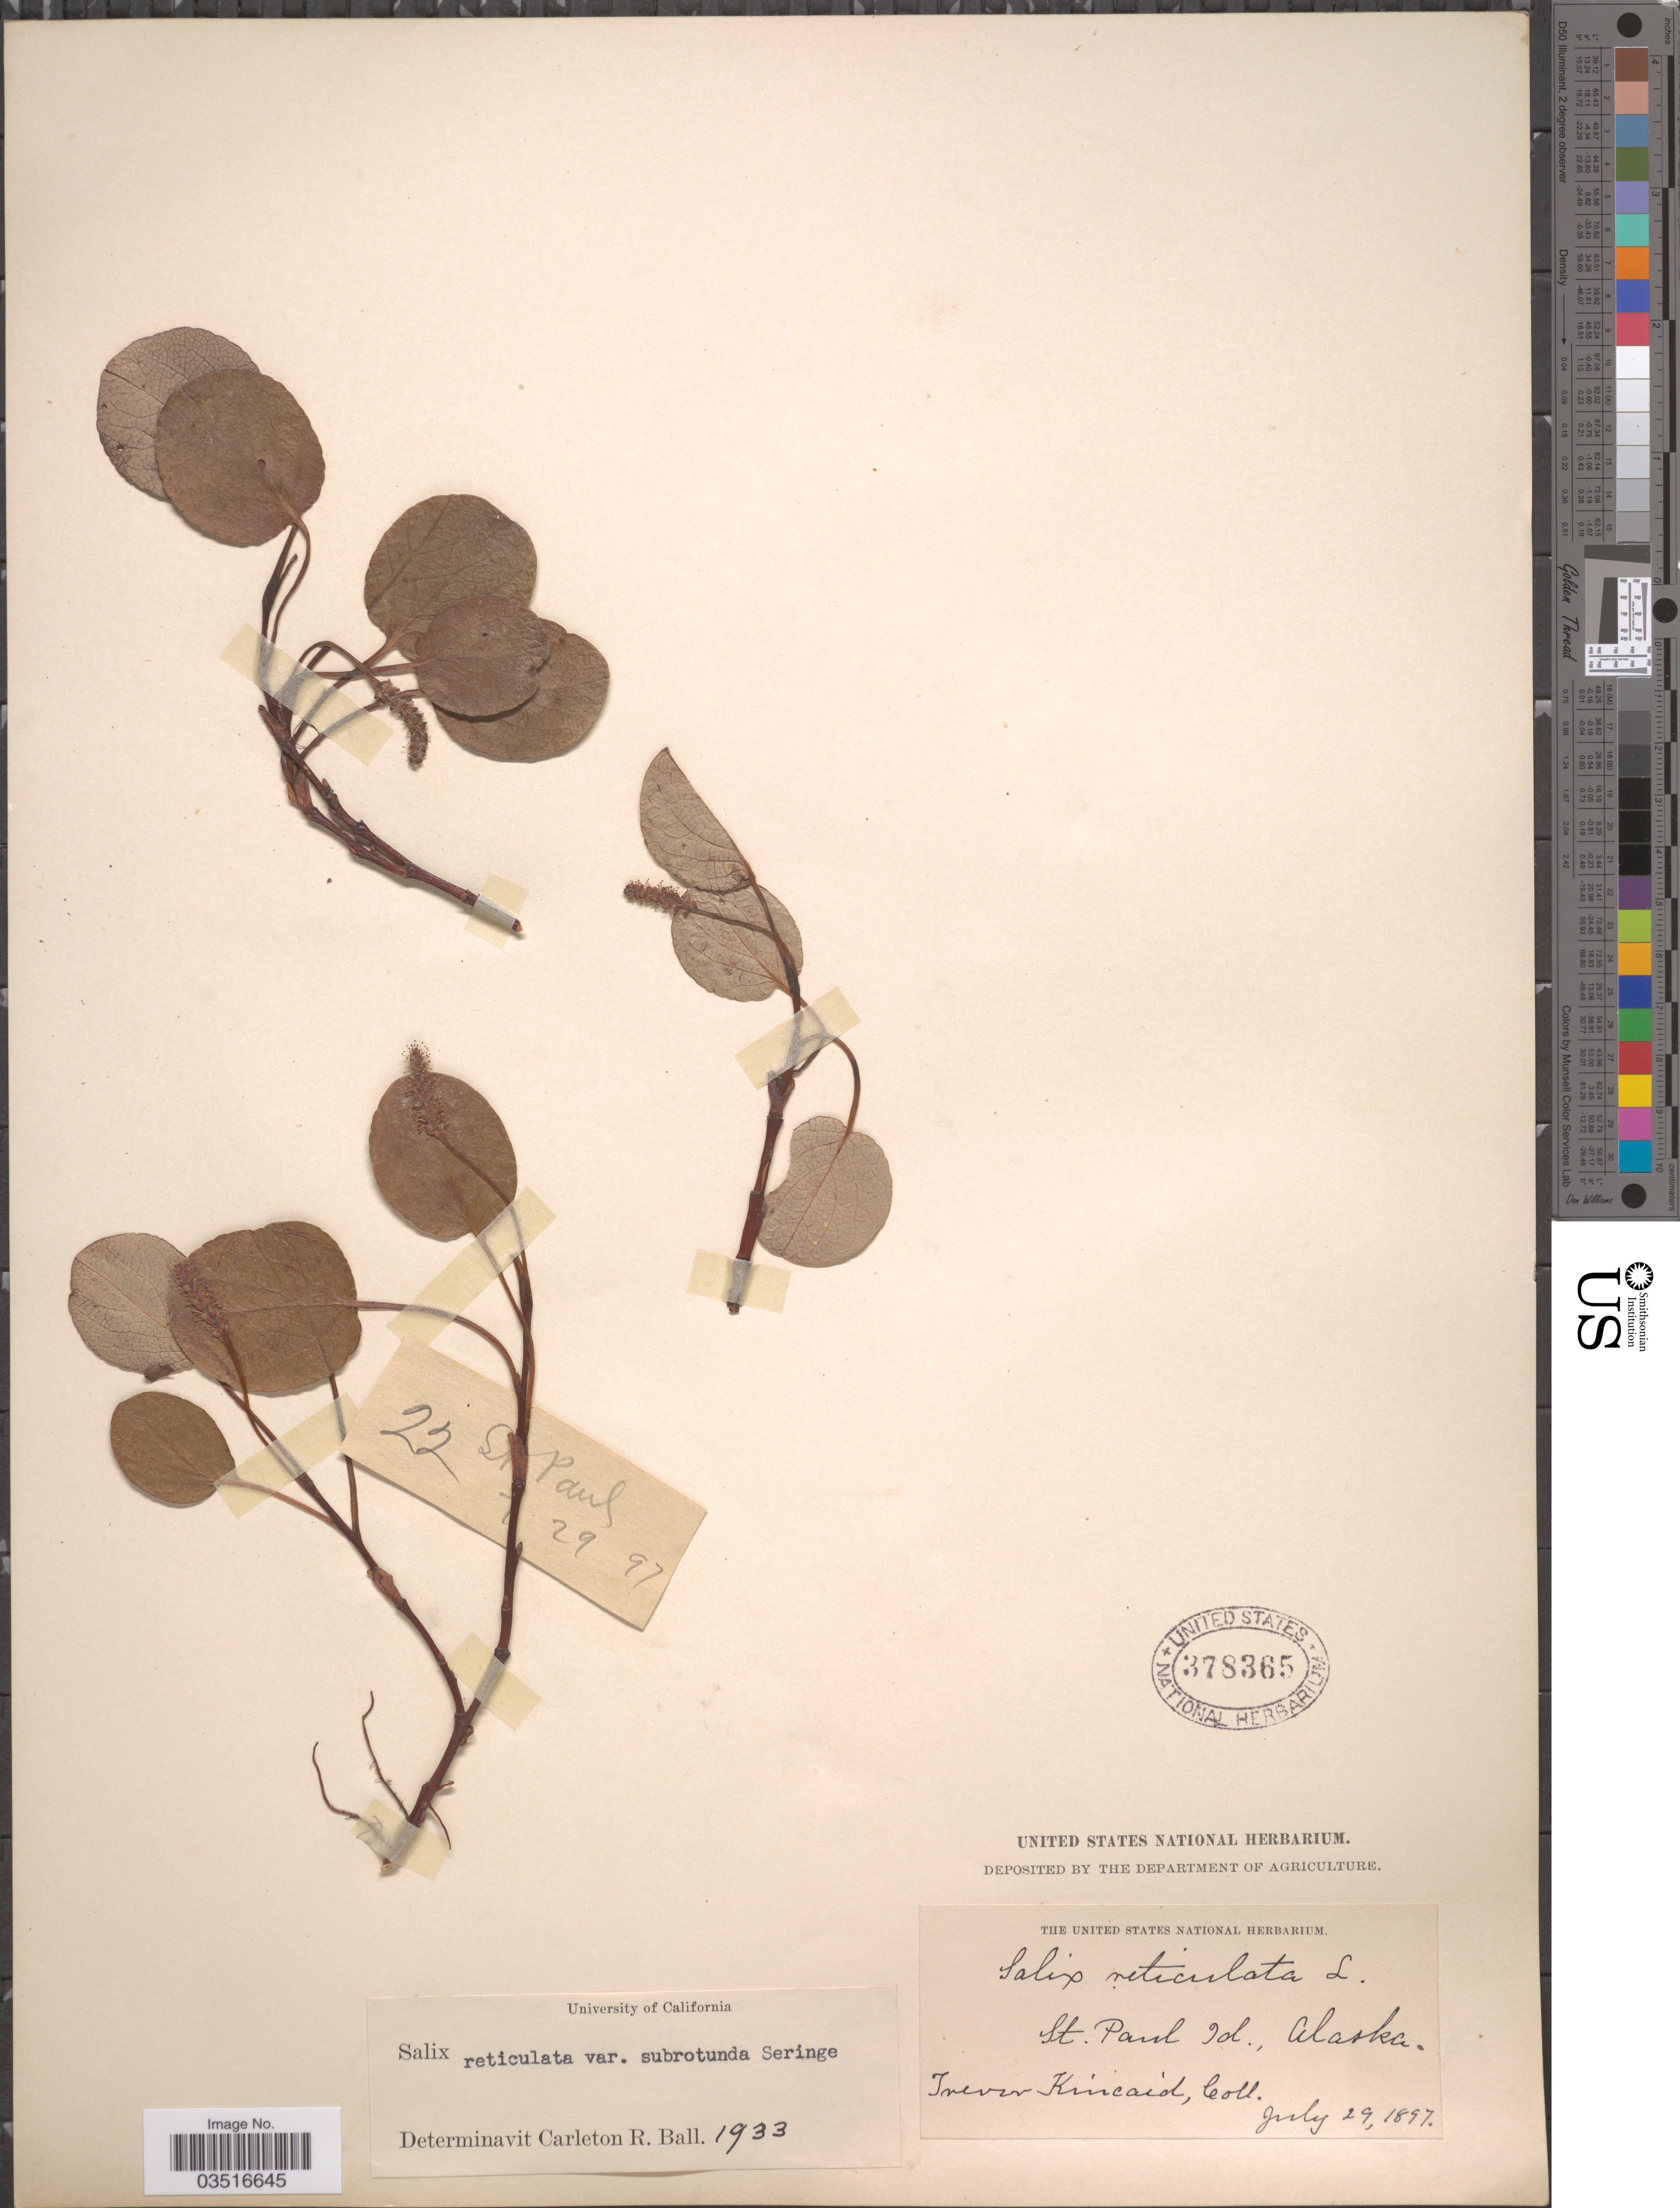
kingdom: Plantae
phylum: Tracheophyta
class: Magnoliopsida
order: Malpighiales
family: Salicaceae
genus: Salix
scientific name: Salix reticulata var. subrotunda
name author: Ser.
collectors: T. C. Kincaid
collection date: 1897-07-29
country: United States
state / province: Alaska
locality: St. Paul Id.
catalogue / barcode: US 378365